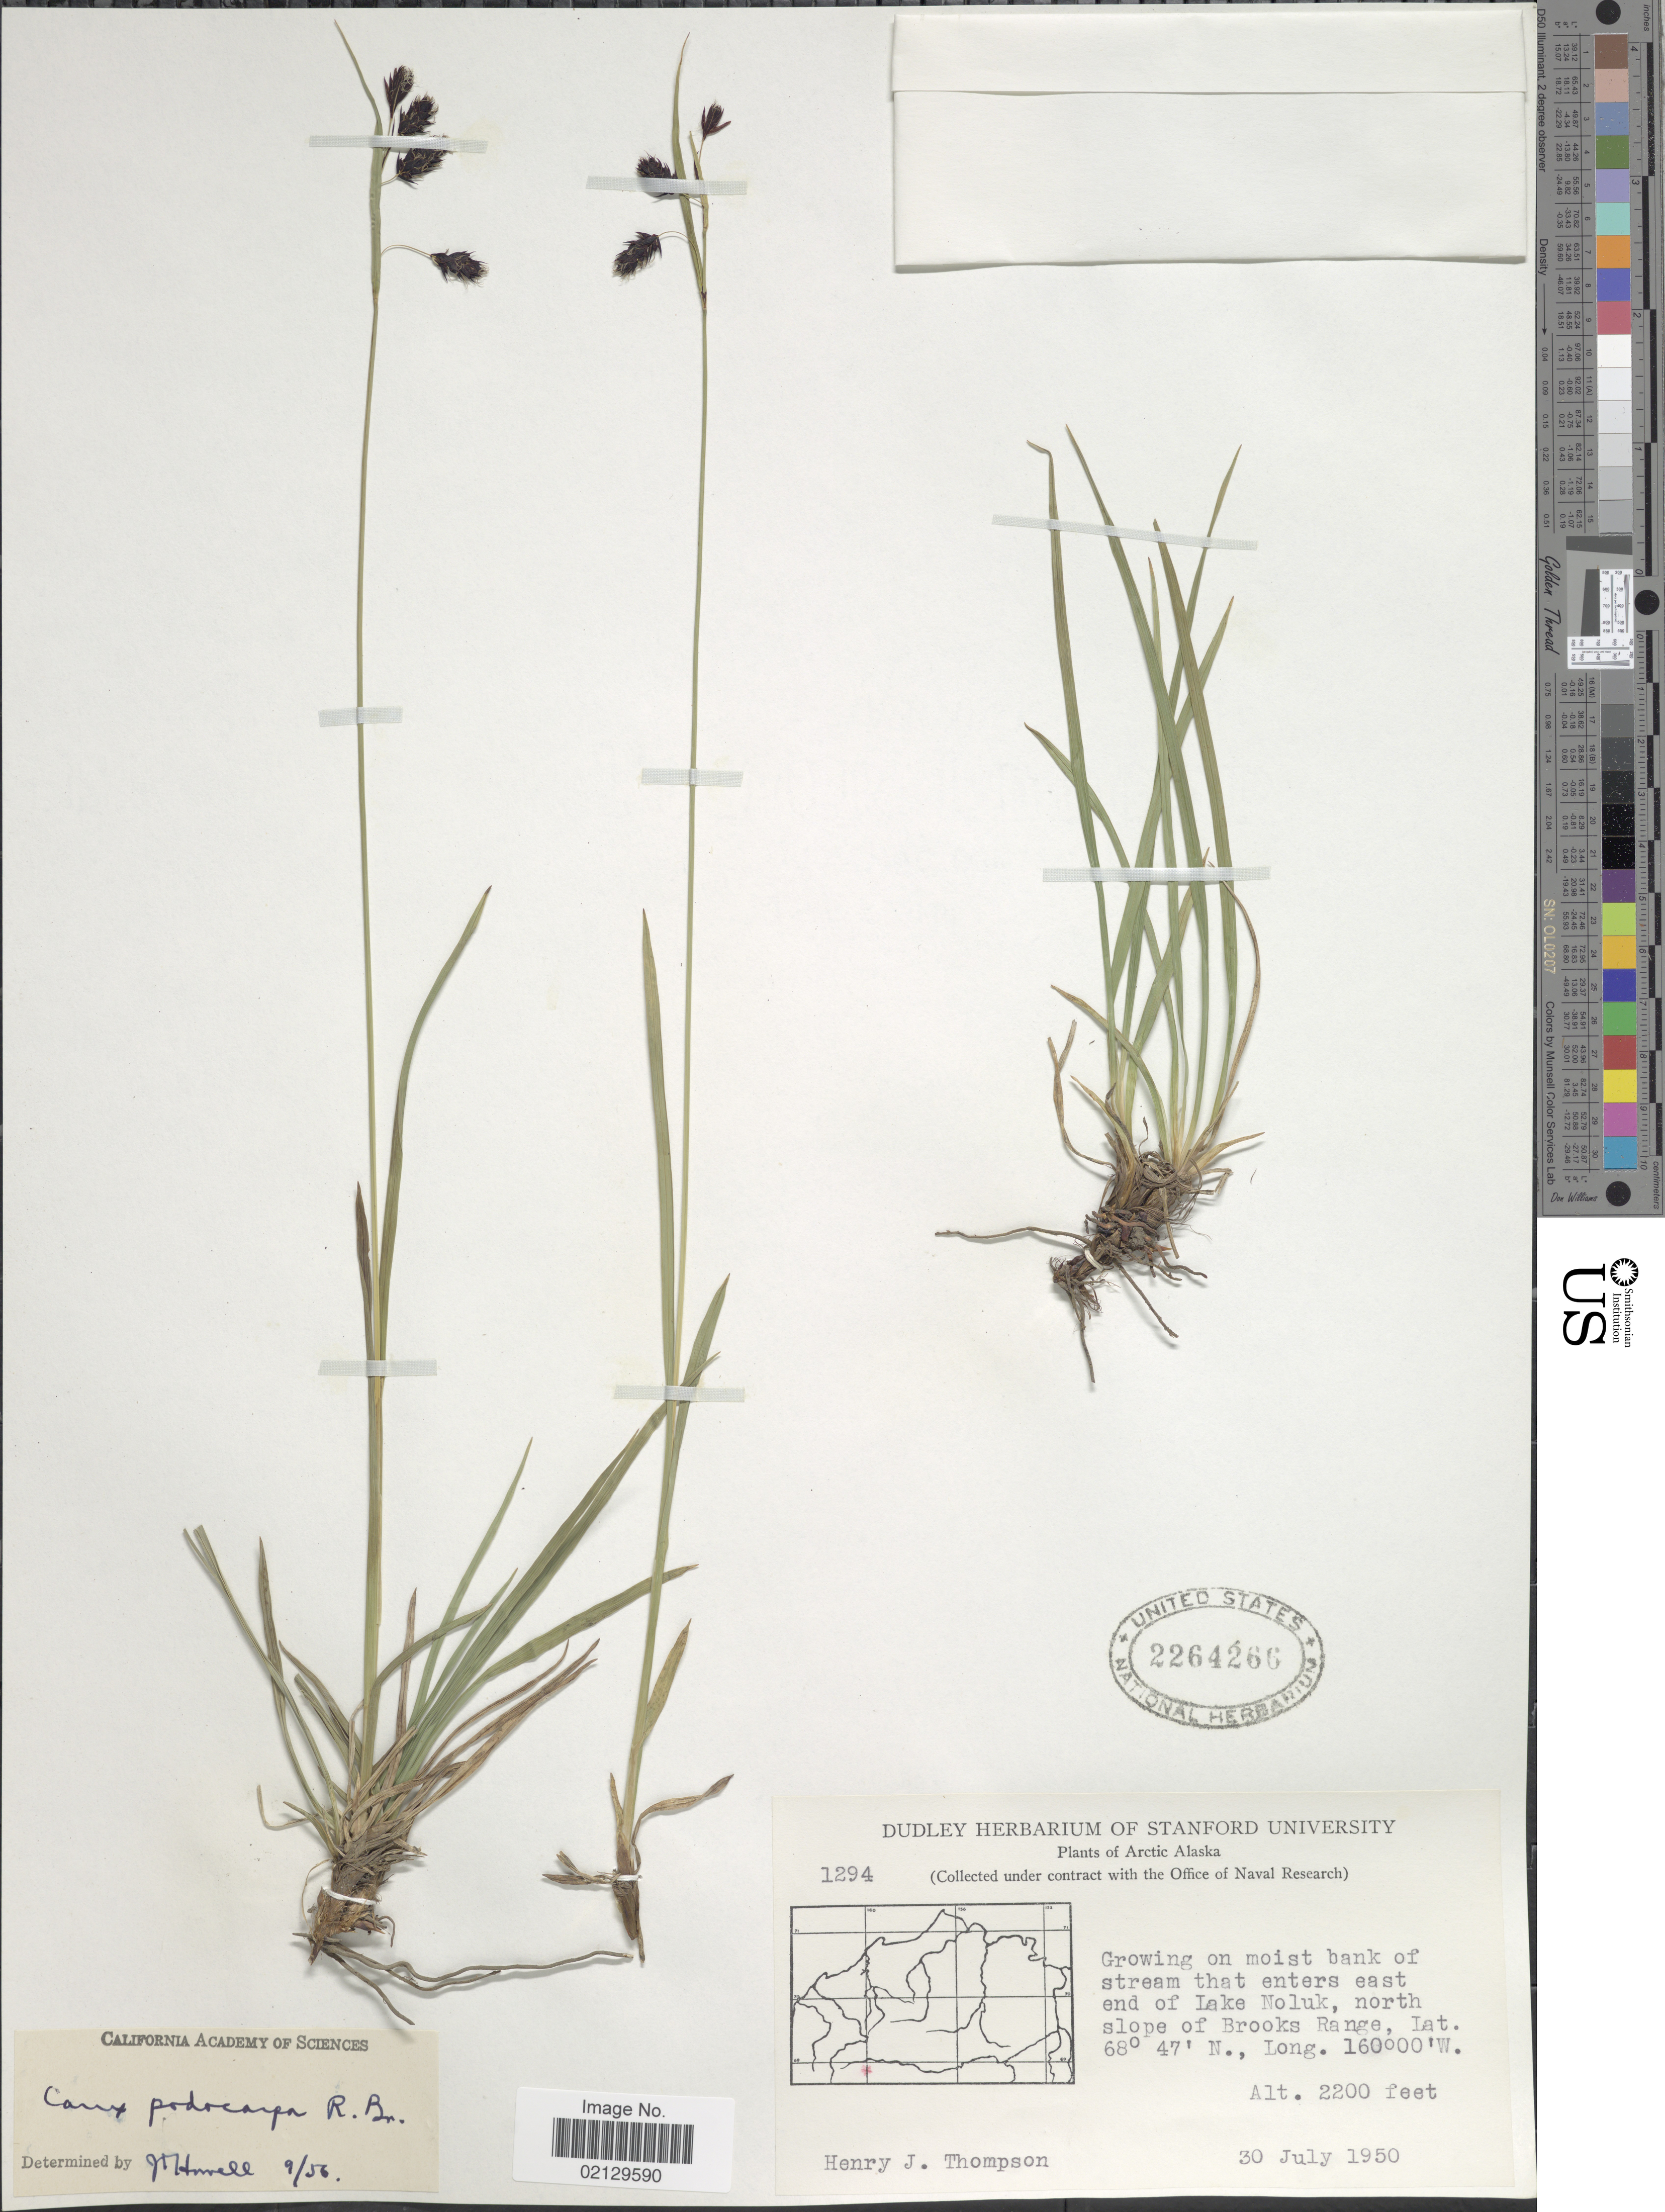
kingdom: Plantae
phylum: Tracheophyta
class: Liliopsida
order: Poales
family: Cyperaceae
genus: Carex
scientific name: Carex podocarpa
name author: R. Br.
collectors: H. J. Thompson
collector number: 1294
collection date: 1950-07-30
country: United States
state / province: Alaska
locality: Arctic Alaska, Growing on moist bank of stream that enters east end of Lake Noluk, north slope of Brooks Range.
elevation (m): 671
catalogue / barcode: US 2264266